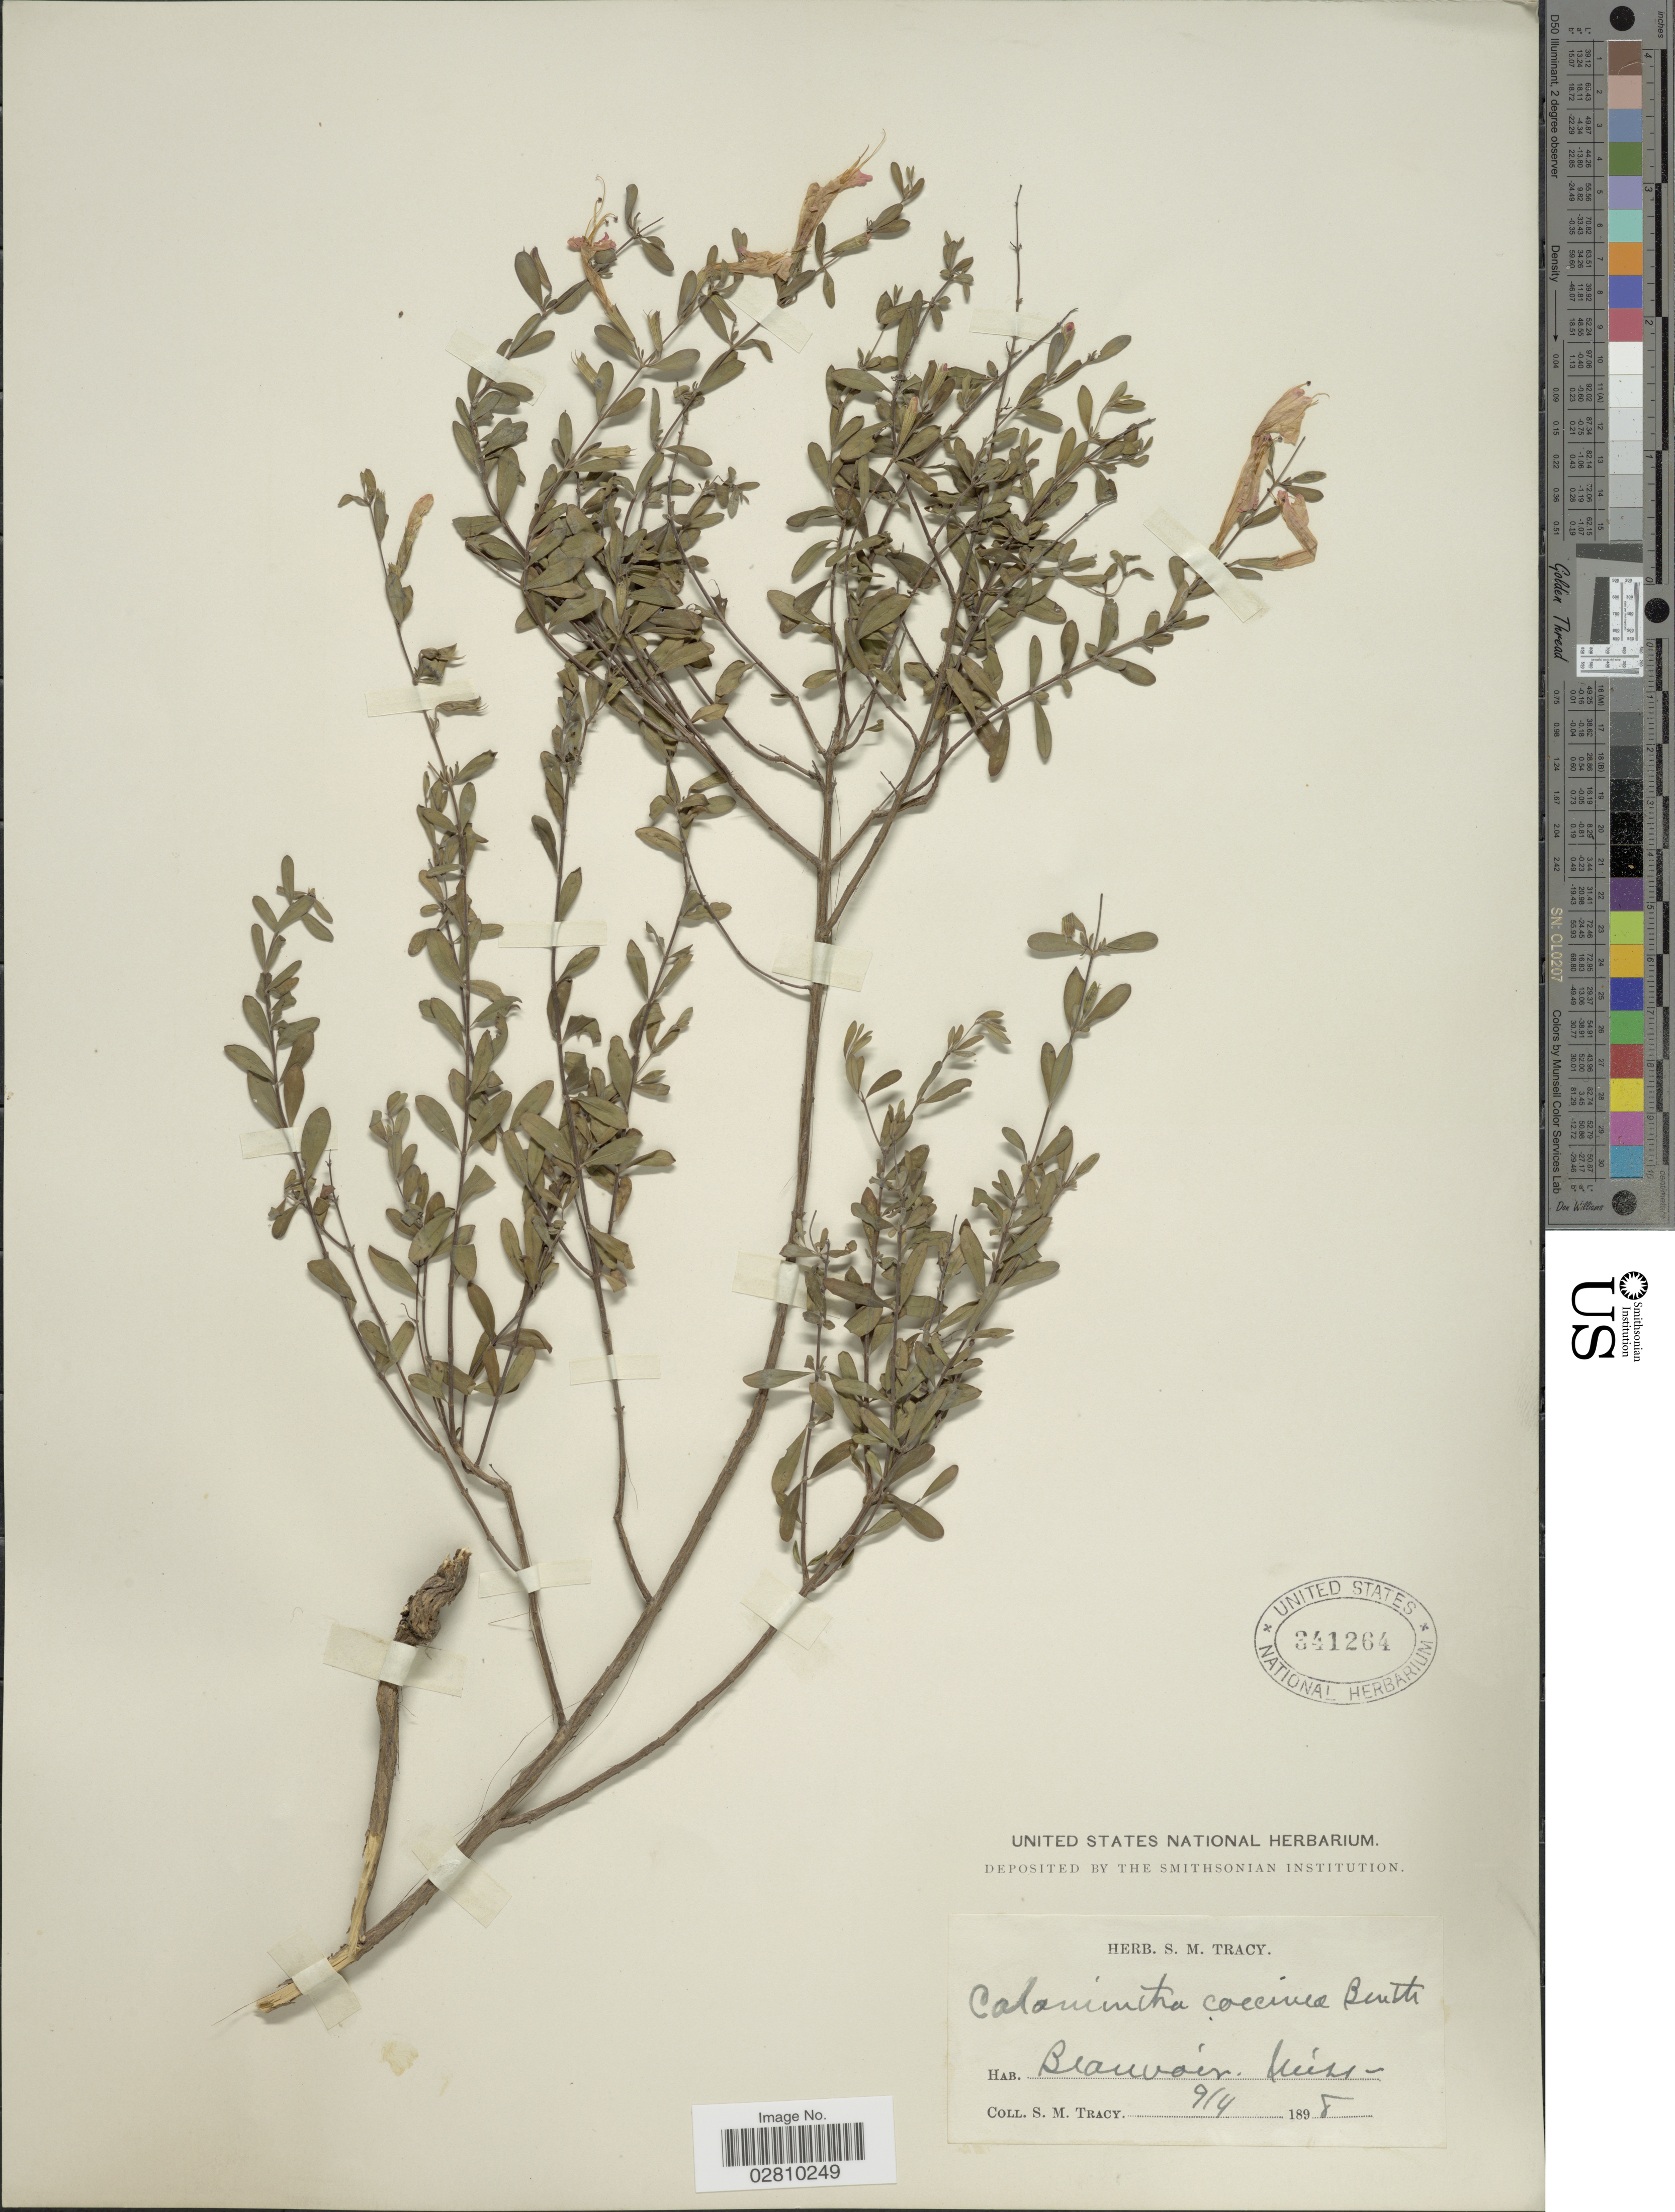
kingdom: Plantae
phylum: Tracheophyta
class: Magnoliopsida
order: Lamiales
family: Lamiaceae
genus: Clinopodium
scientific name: Clinopodium coccineum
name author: (Nutt. ex Hook.) Kuntze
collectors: S. M. Tracy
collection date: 1898-09-04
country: United States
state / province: Mississippi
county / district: Harrison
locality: Beauvoir, Miss.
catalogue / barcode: US 341264